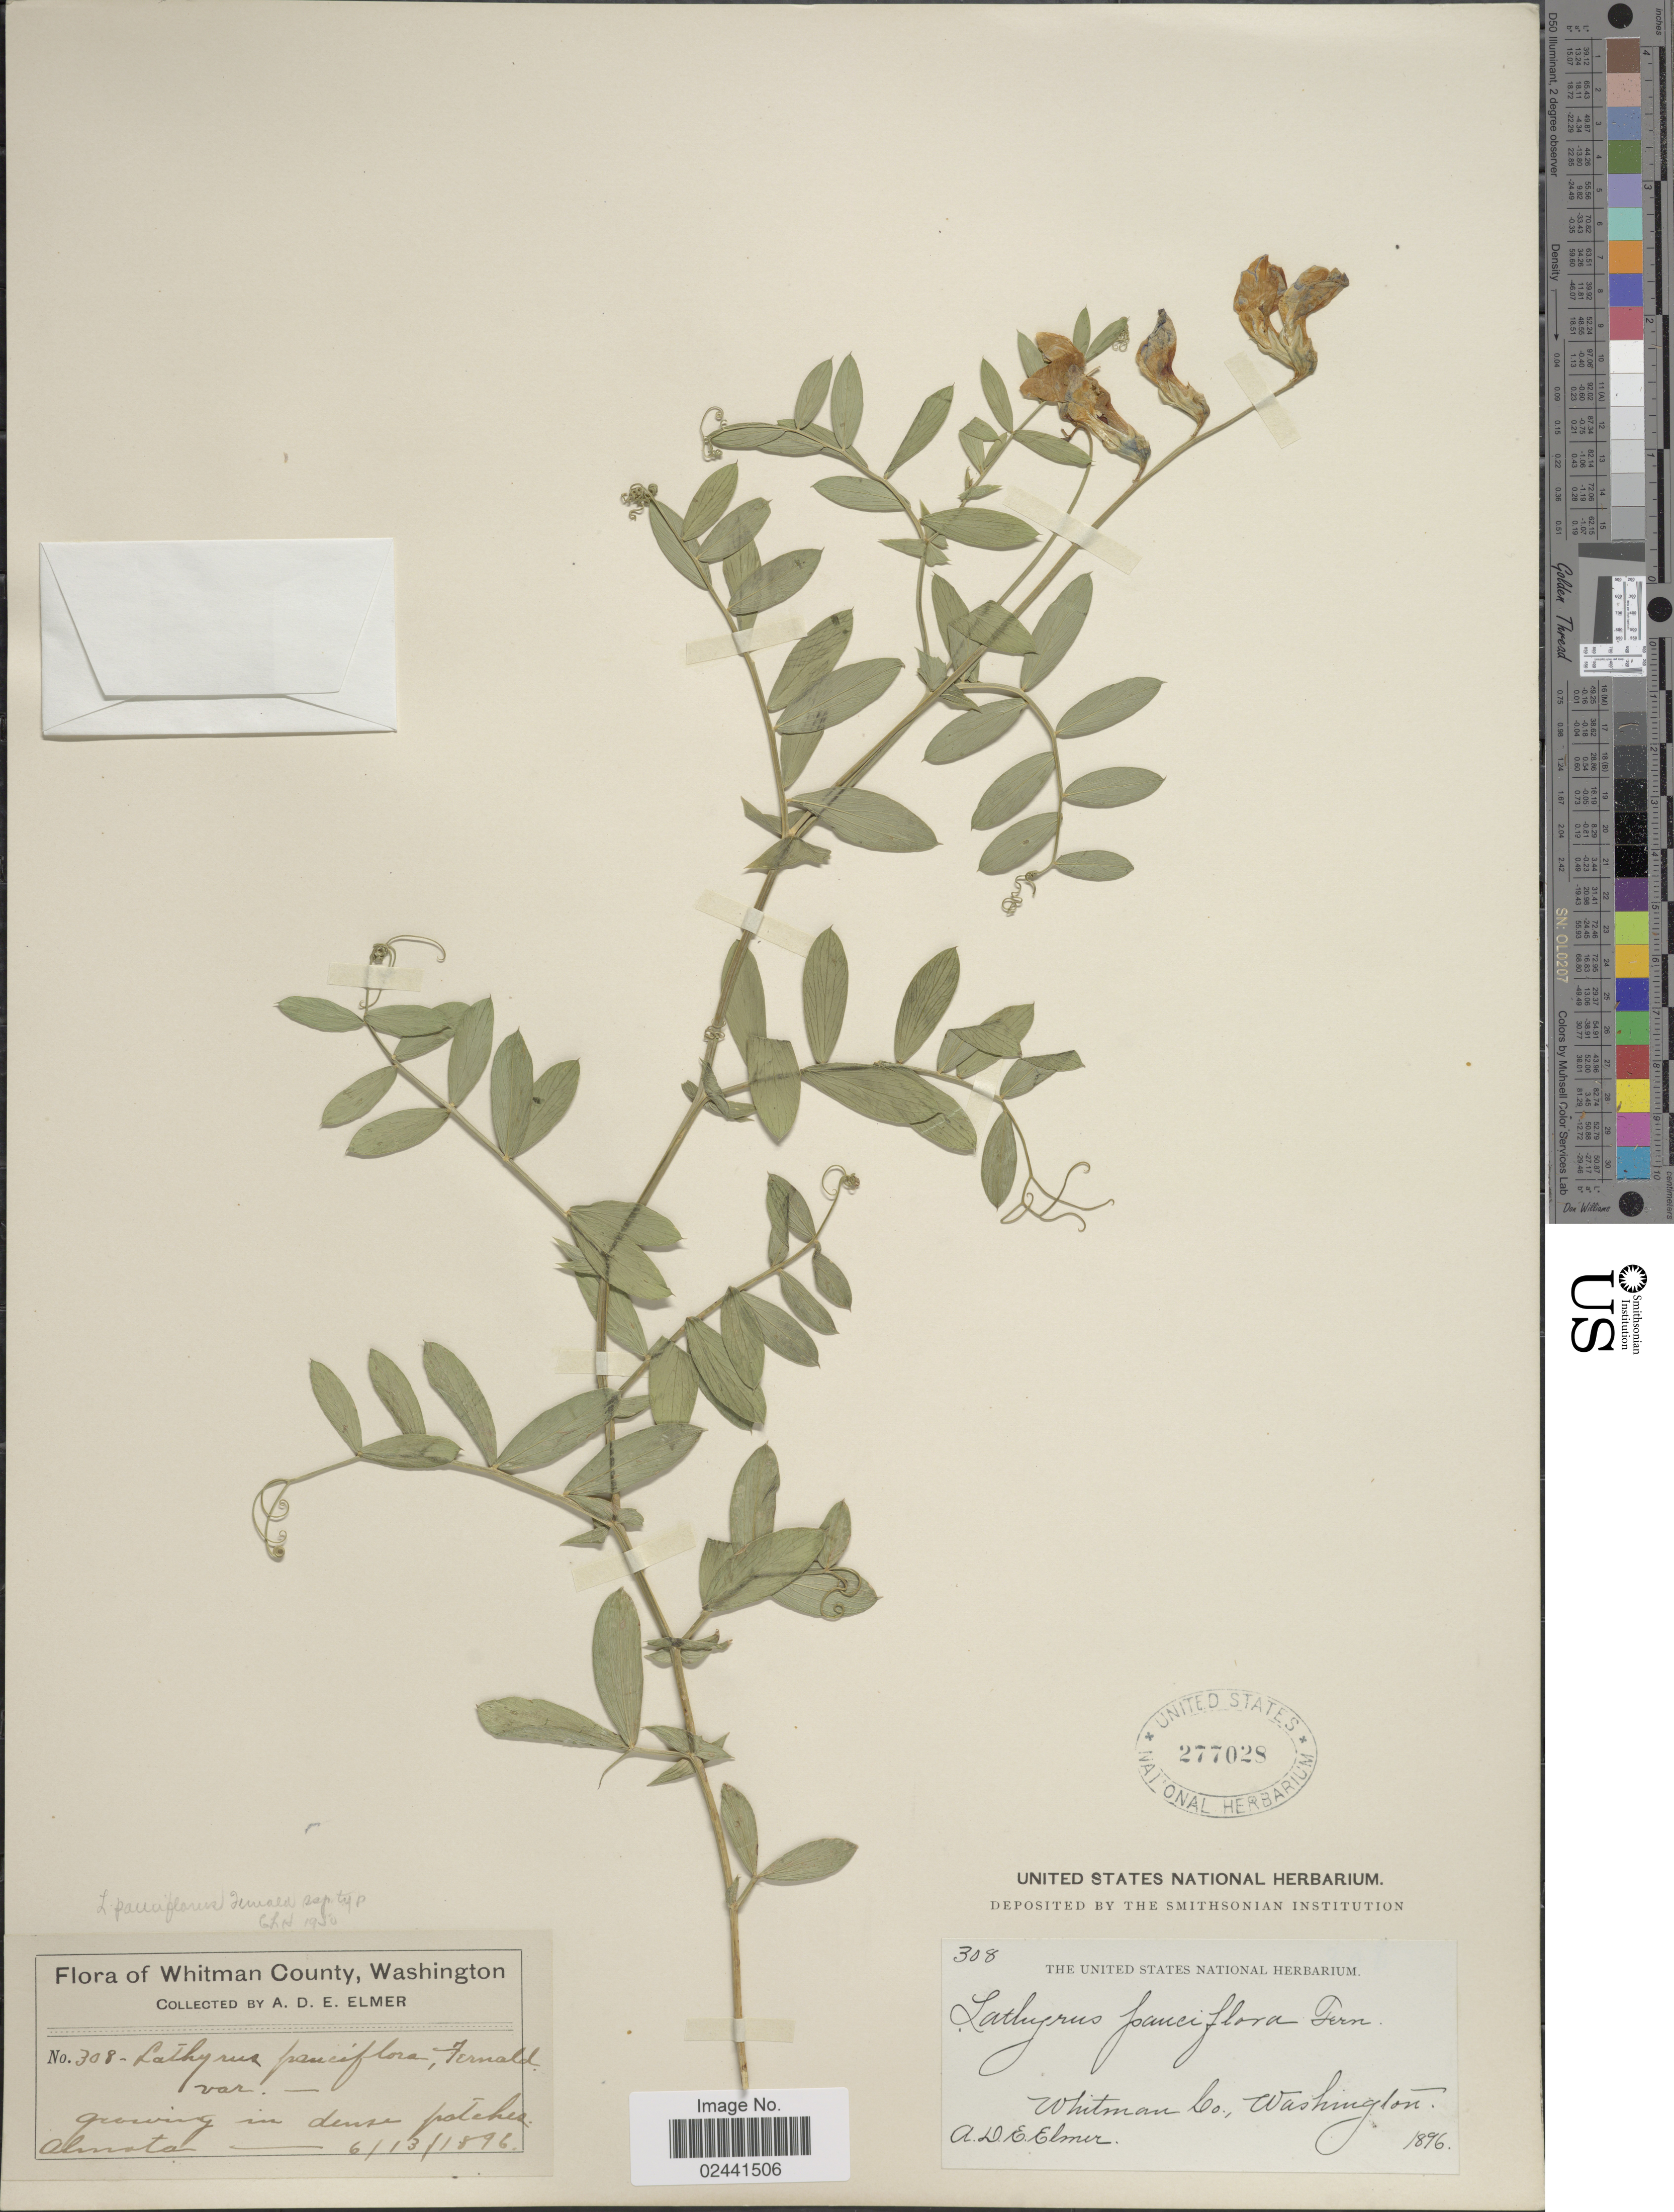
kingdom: Plantae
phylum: Tracheophyta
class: Magnoliopsida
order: Fabales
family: Fabaceae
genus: Lathyrus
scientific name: Lathyrus pauciflorus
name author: Fernald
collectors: A. D. E. Elmer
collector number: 308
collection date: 1896-06-13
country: United States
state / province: Washington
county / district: Whitman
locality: Whitman County, growing in dense pathces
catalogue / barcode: US 277028